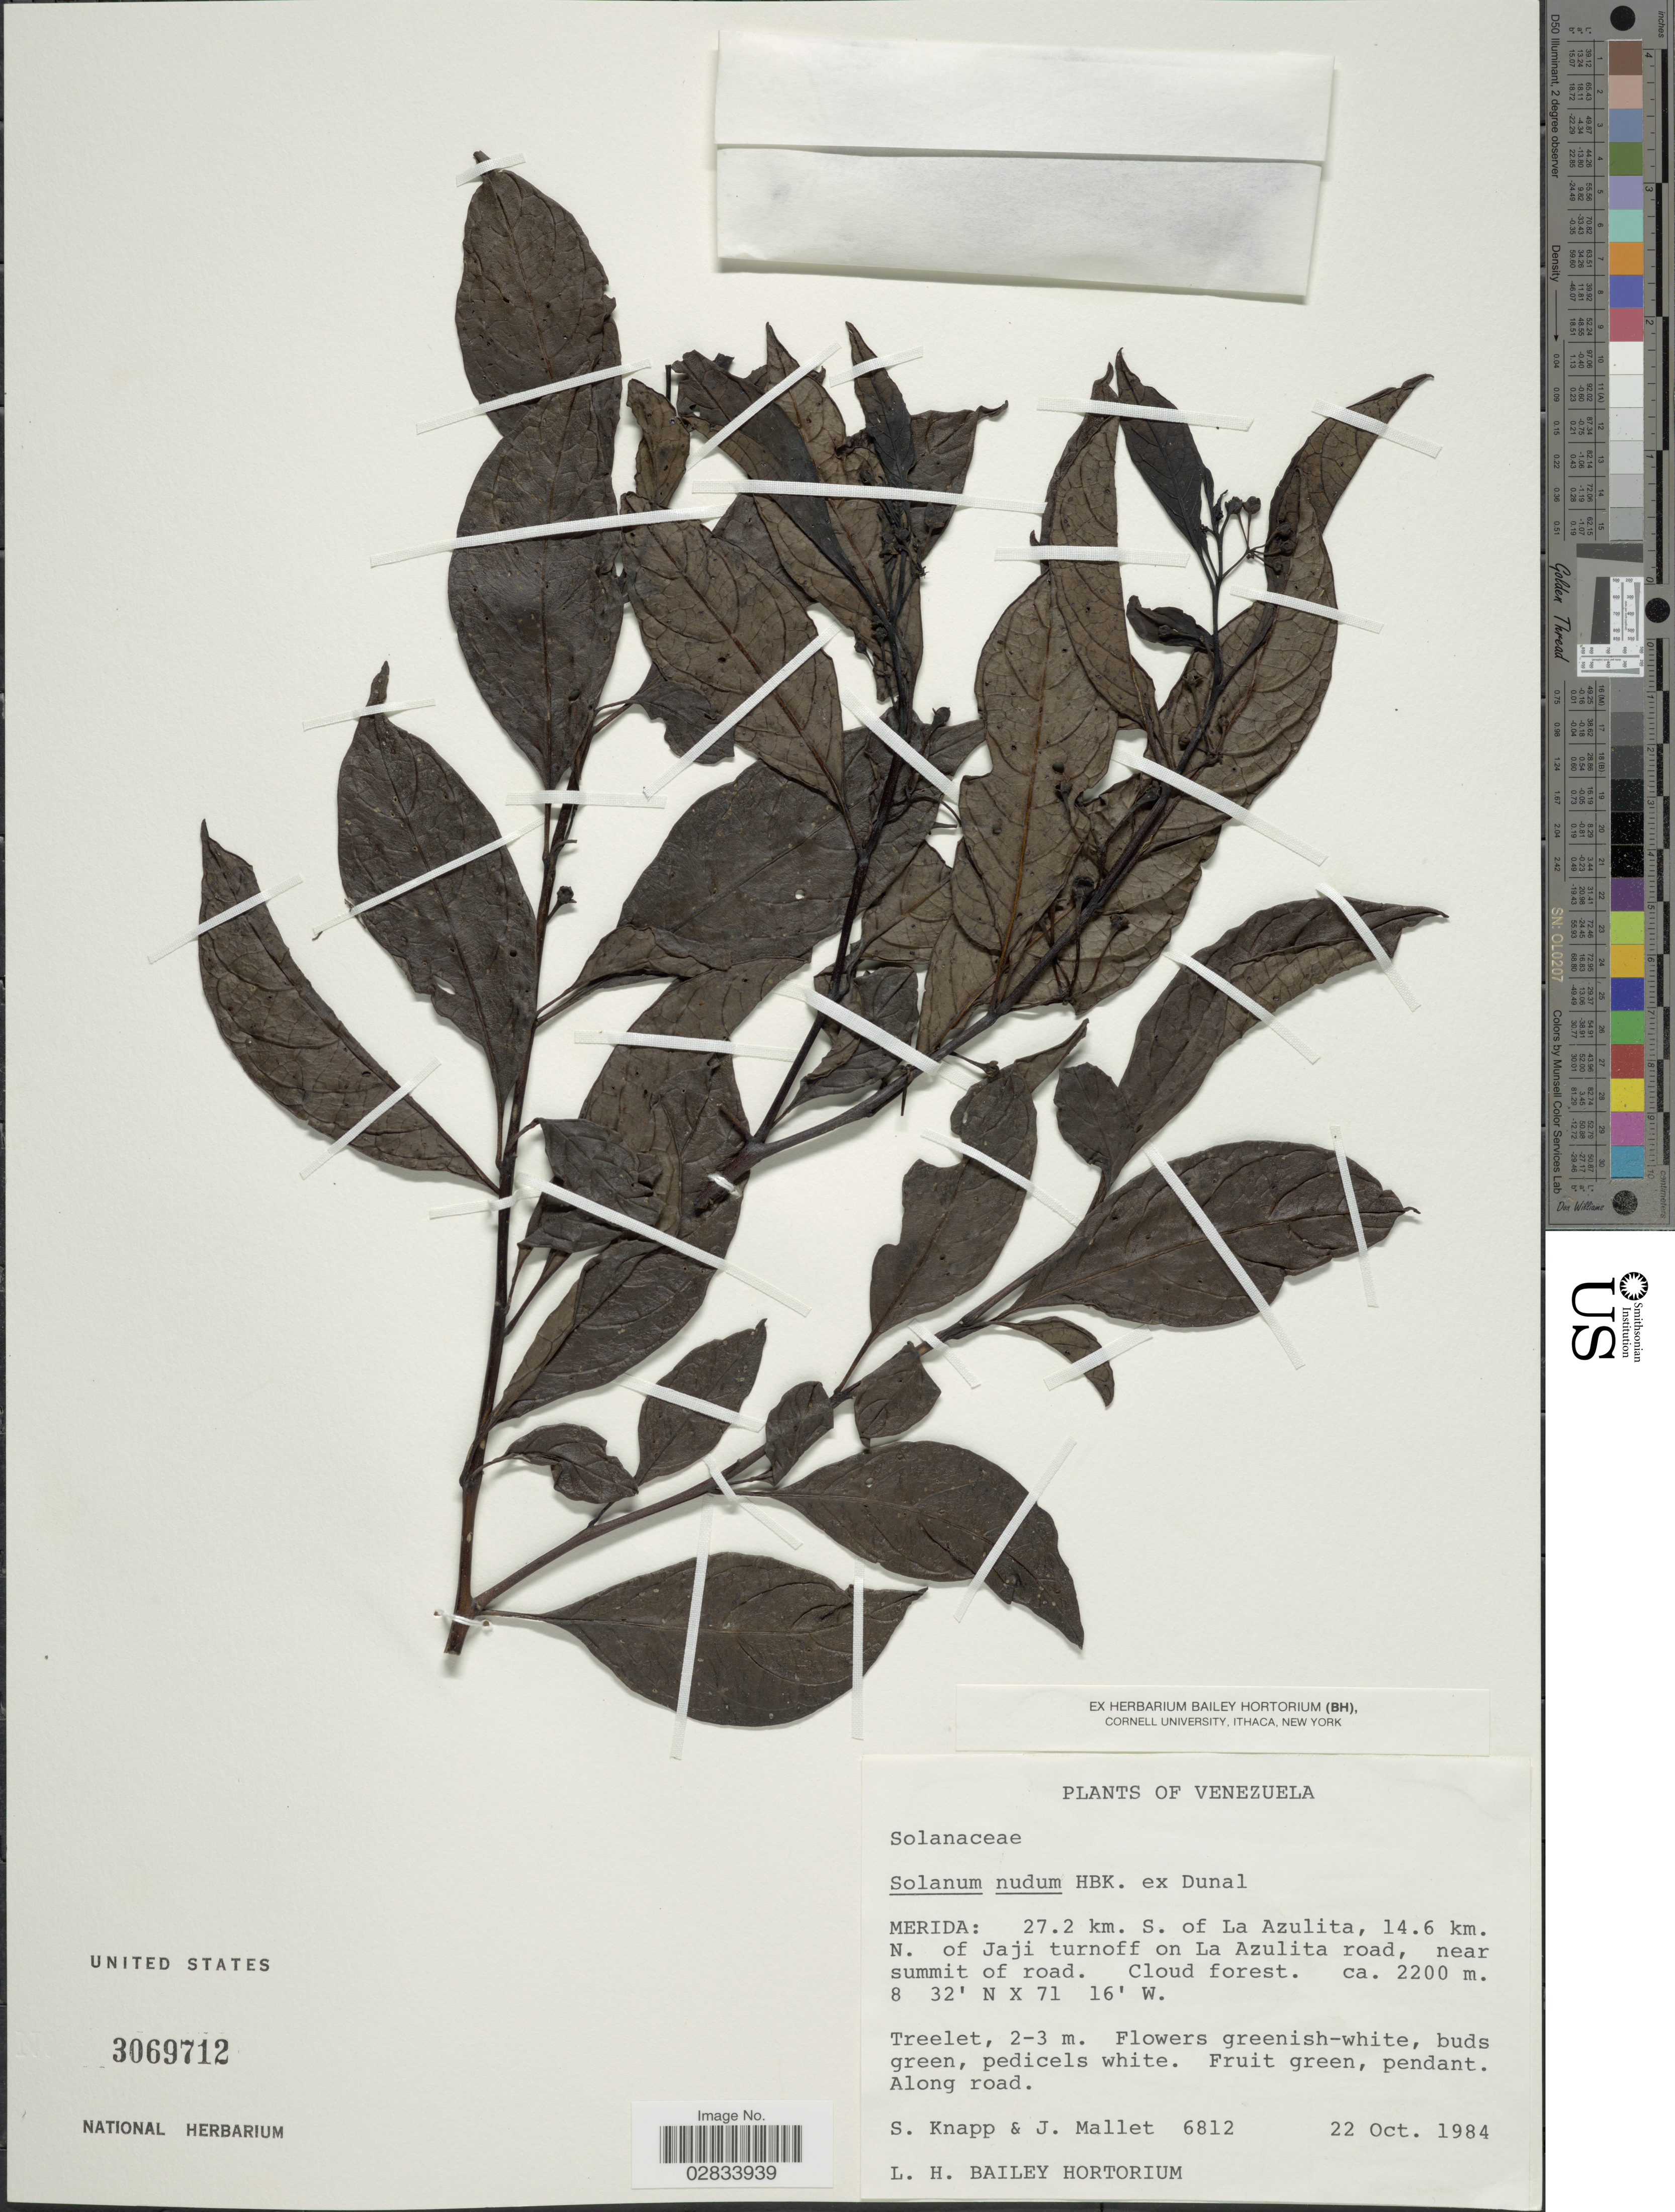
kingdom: Plantae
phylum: Tracheophyta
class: Magnoliopsida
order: Solanales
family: Solanaceae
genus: Solanum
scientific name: Solanum nudum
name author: Humb. & Bonpl. ex Dunal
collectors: S. Knapp & J. Mallet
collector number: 6812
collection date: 1984-10-22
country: Venezuela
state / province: Mérida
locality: Merida: 27.2 km. S of La Azulita, 14.6 km. N. of Jaji turnoff on La Azulita road, near summit of road.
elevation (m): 2200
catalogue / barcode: US 3069713